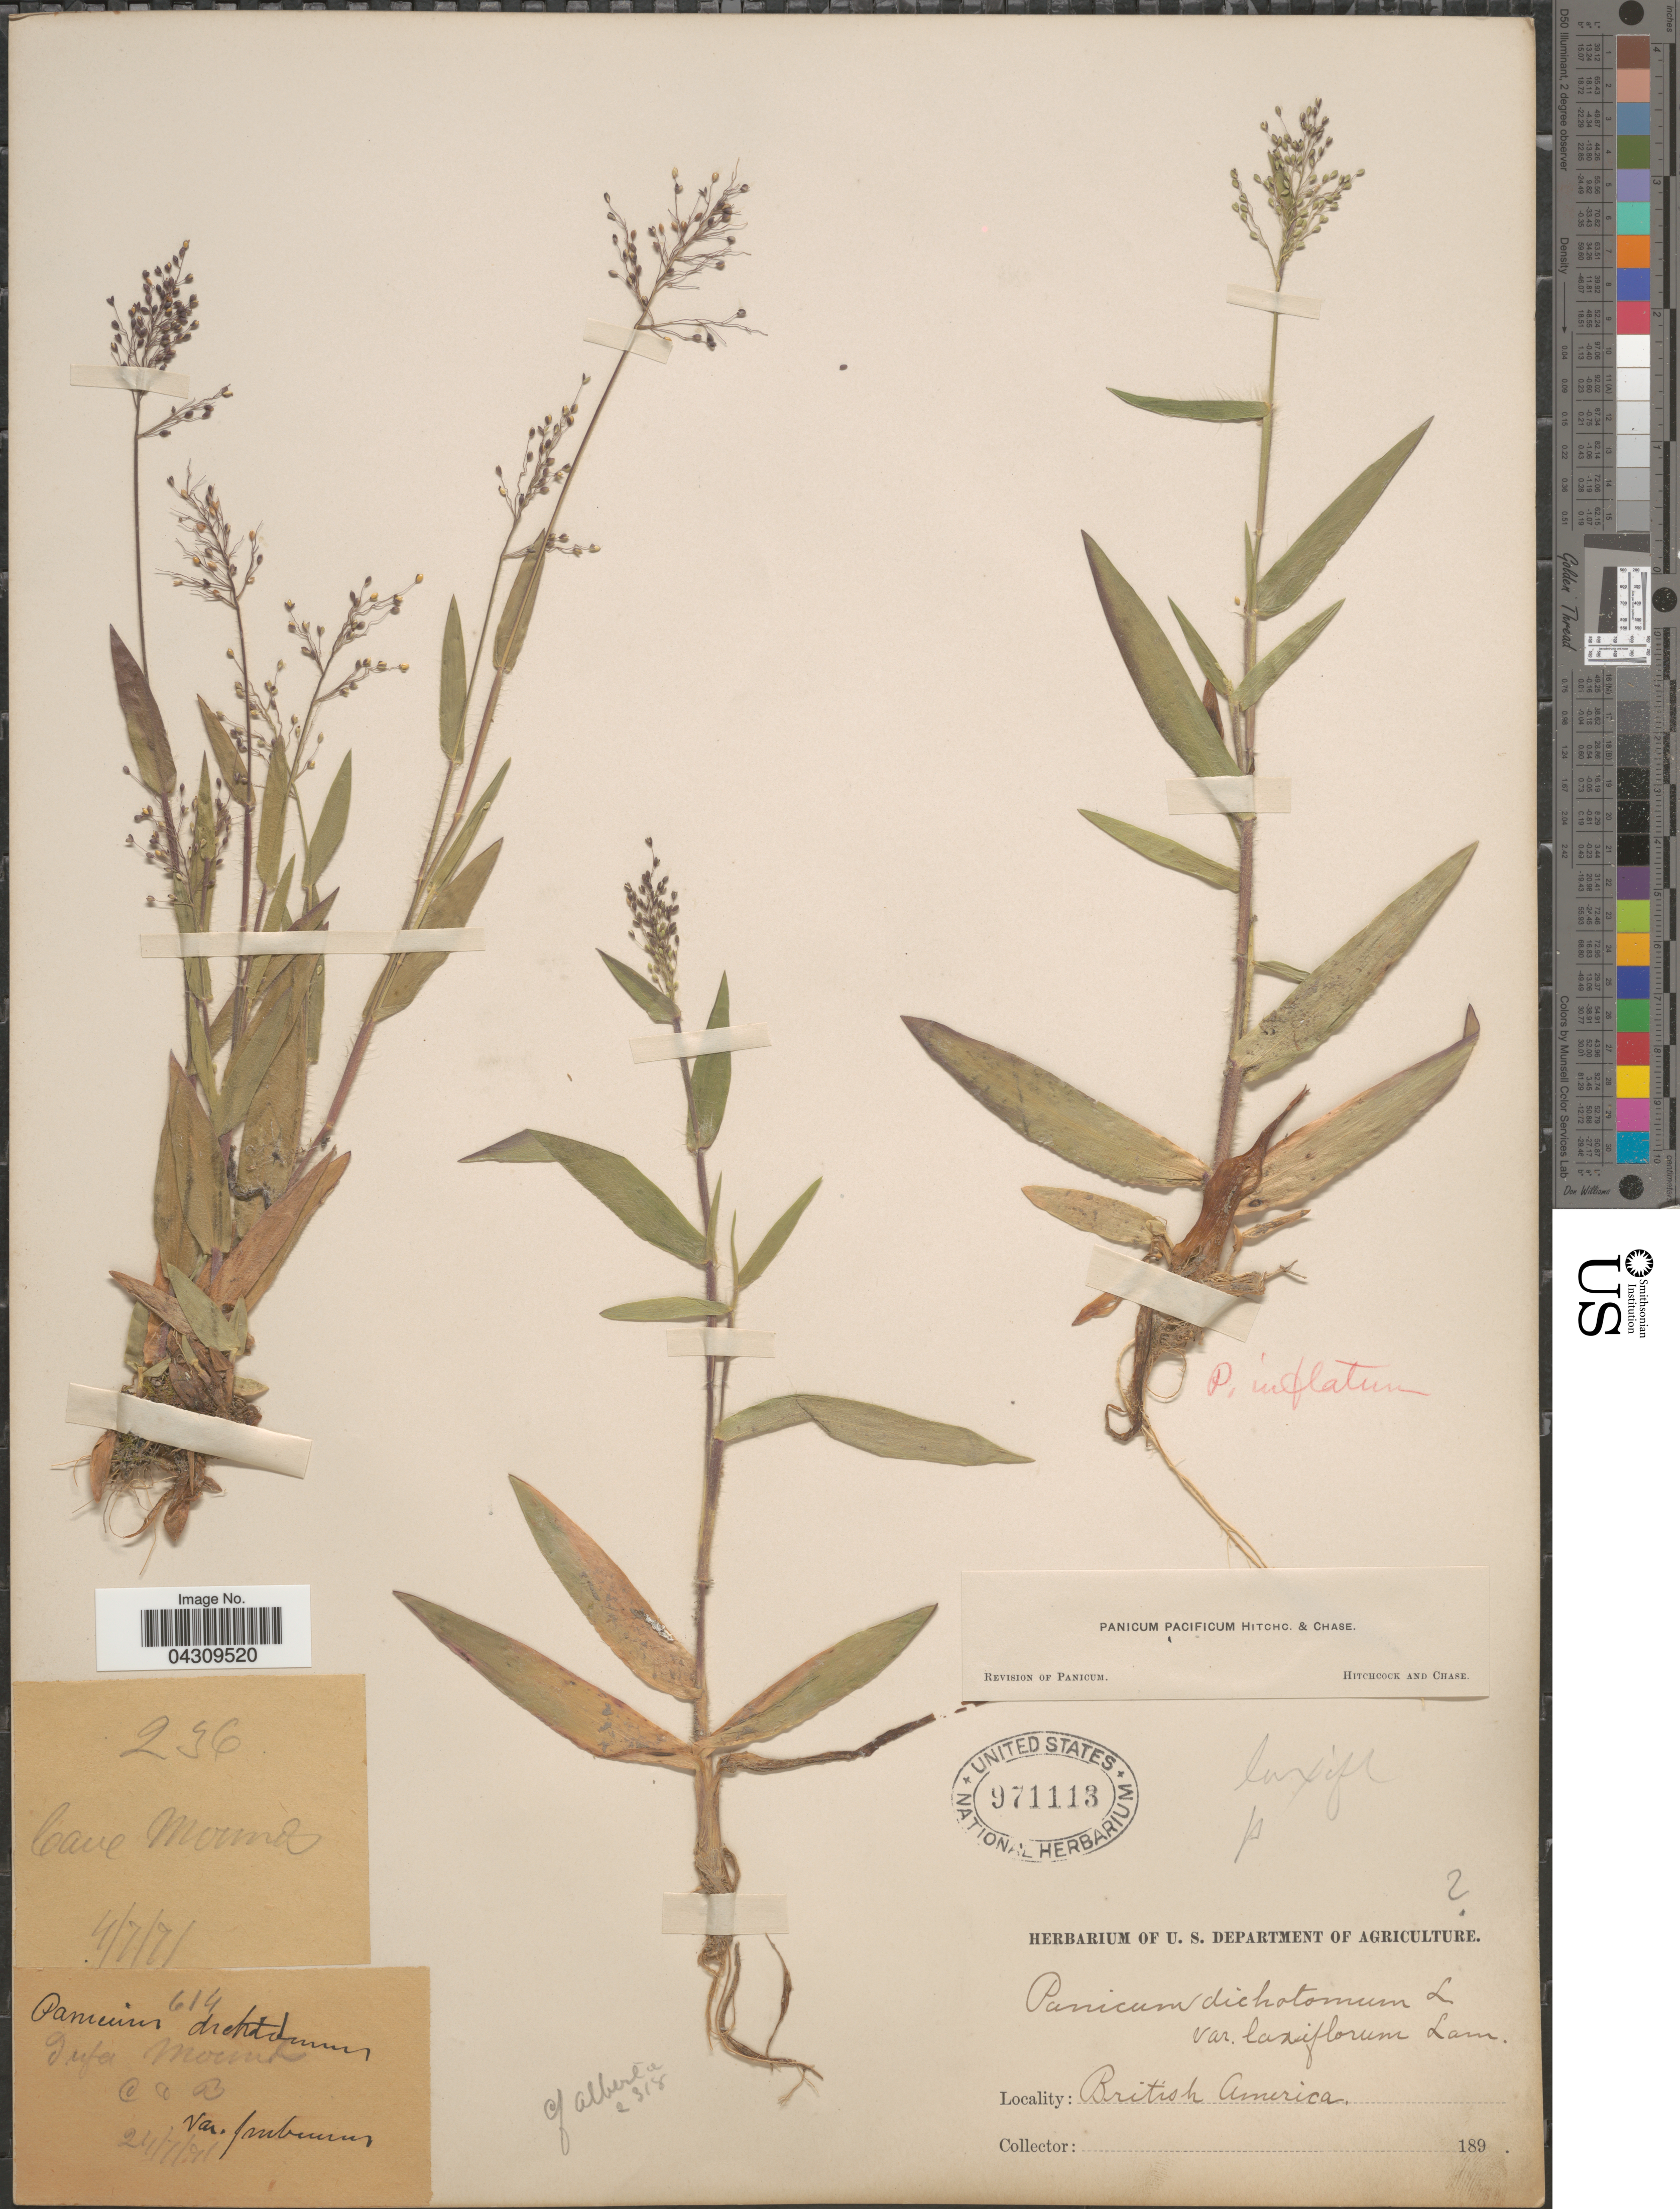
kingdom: Plantae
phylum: Tracheophyta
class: Liliopsida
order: Poales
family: Poaceae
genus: Dichanthelium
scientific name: Dichanthelium acuminatum var. acuminatum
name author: (Sw.) Gould & C.A. Clark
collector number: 614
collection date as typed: Transcribed d/m/y: 24/7/91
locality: Inter Mount.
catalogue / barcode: US 971113-2